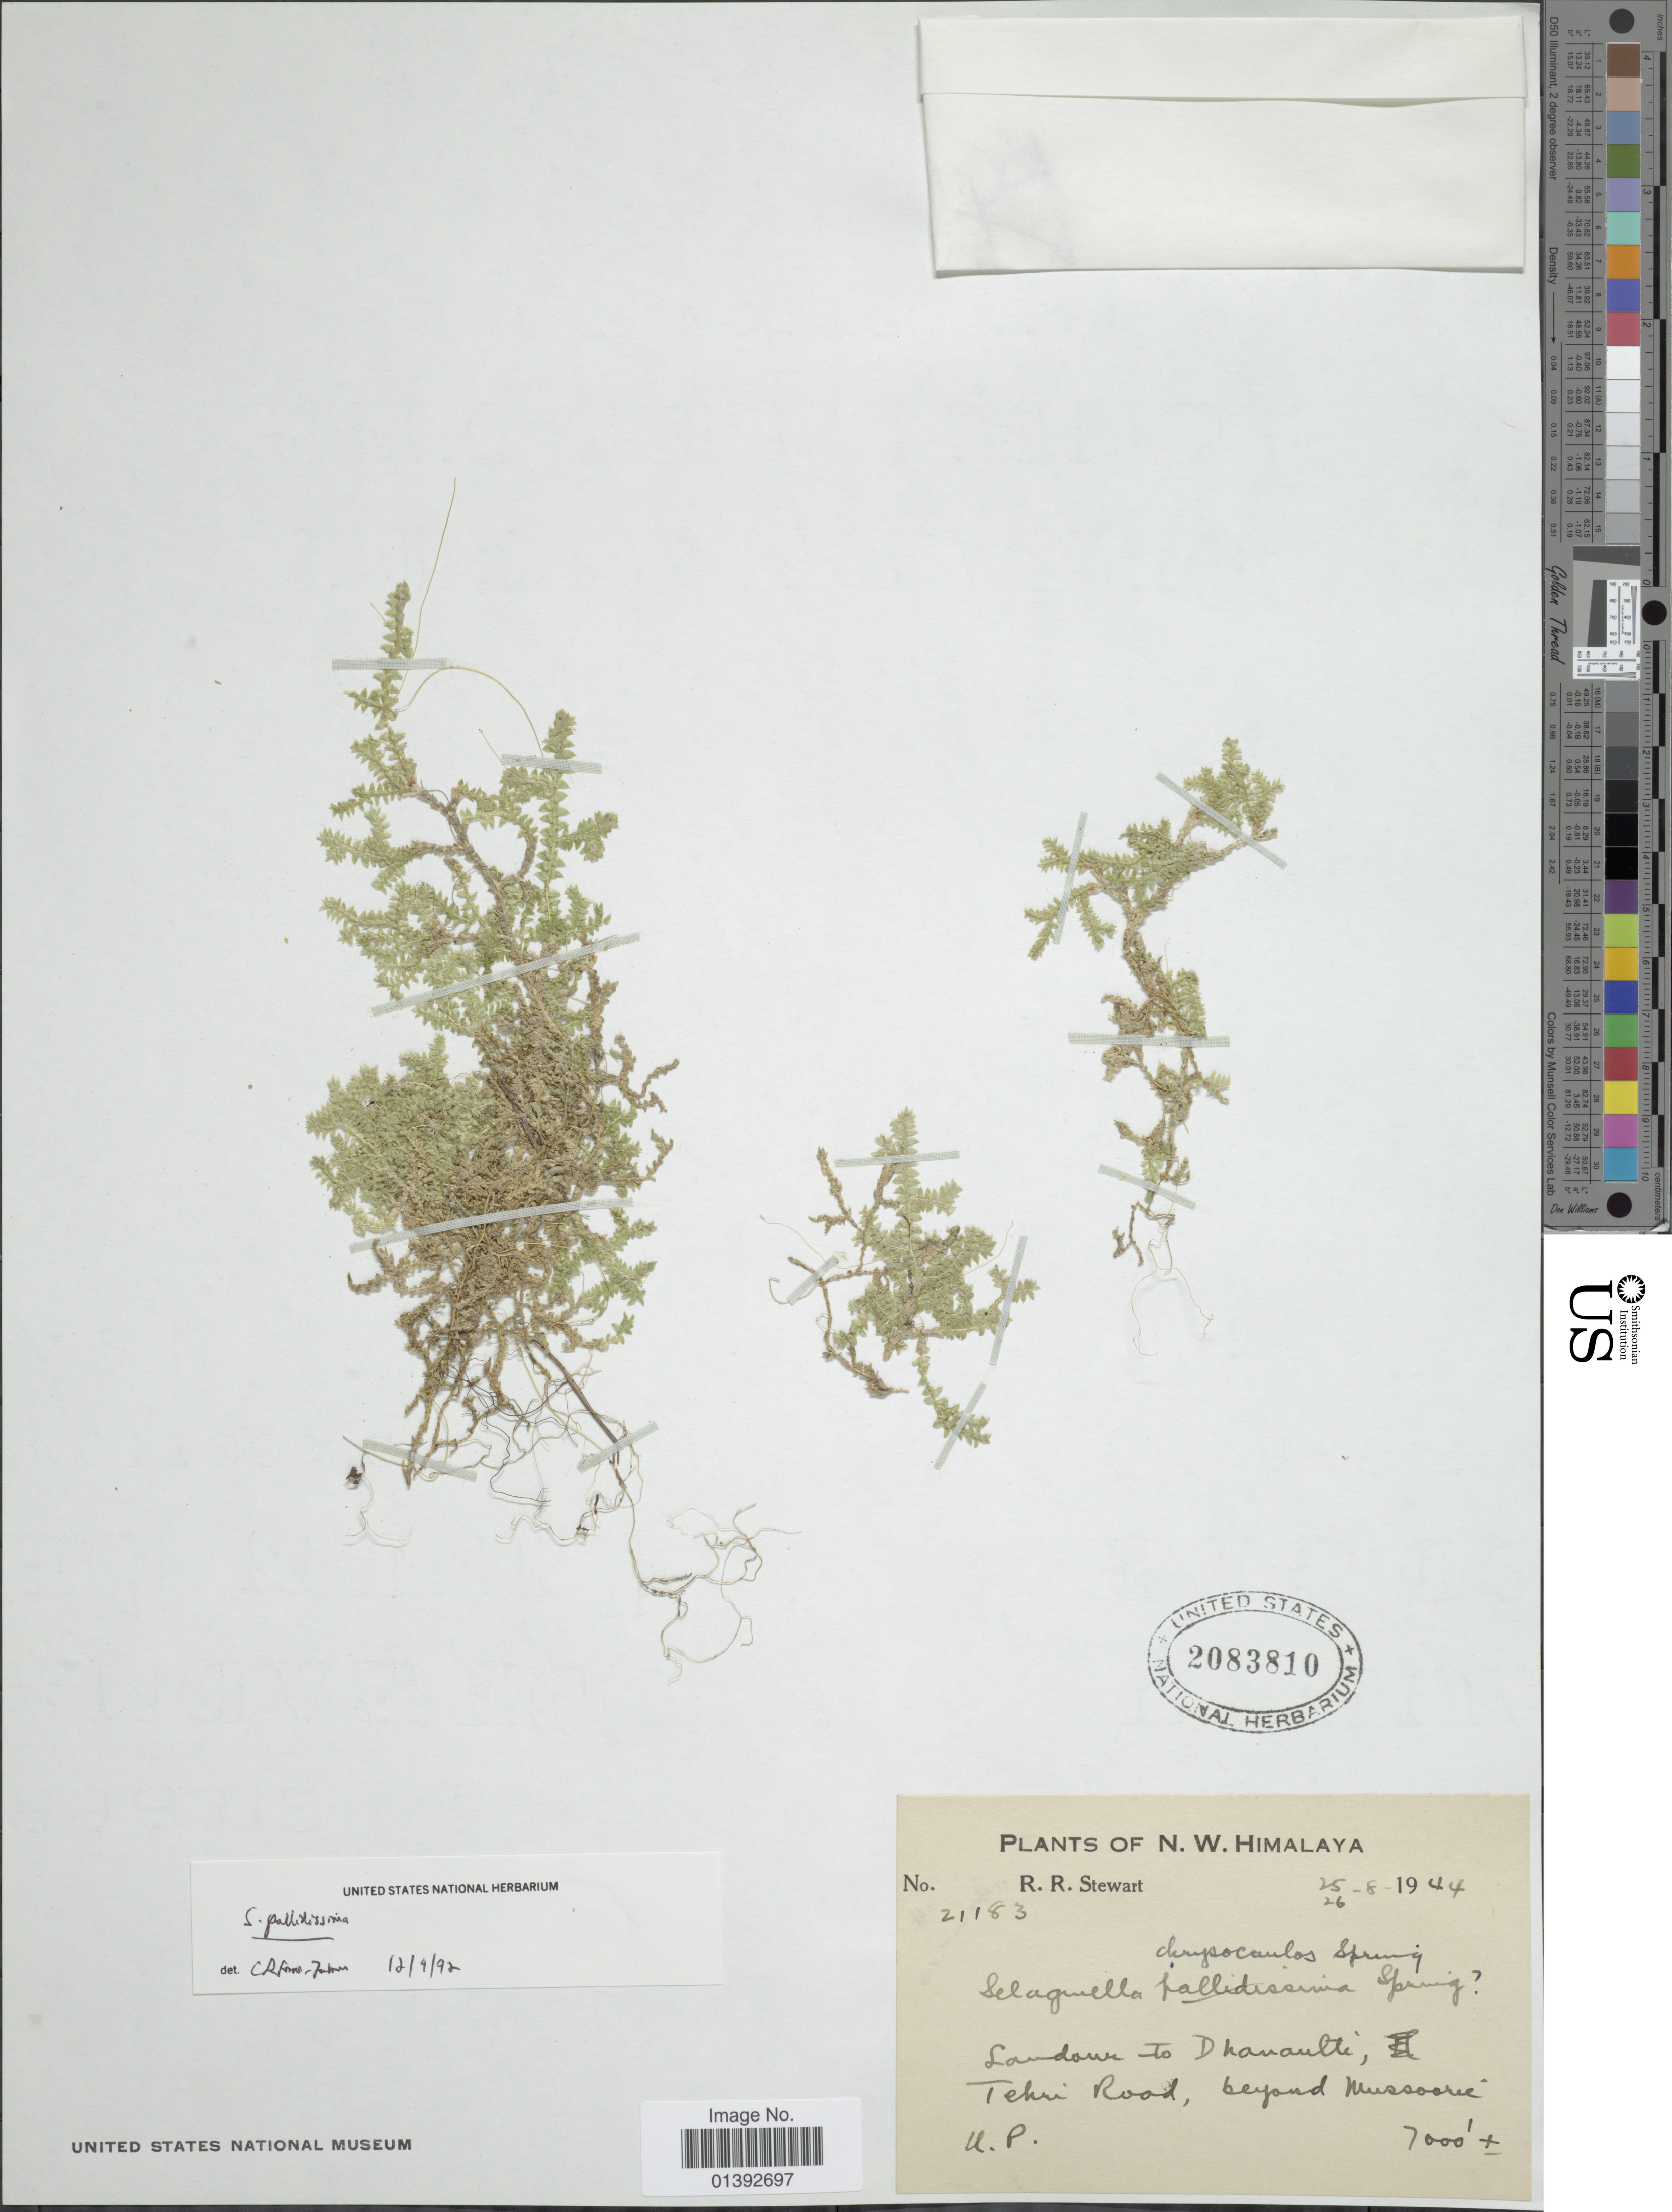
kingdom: Plantae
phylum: Tracheophyta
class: Lycopodiopsida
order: Selaginellales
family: Selaginellaceae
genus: Selaginella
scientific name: Selaginella chrysocaulos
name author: (Hook. & Grev.) Spring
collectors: R. R. Stewart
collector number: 21183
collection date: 1944-08-25/1944-08-26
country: India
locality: N.W. Himalaya, Landour to Dhanaulti, Tehri Road, beyond Mussoorie, U.P.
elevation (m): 2134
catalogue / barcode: US 2083810